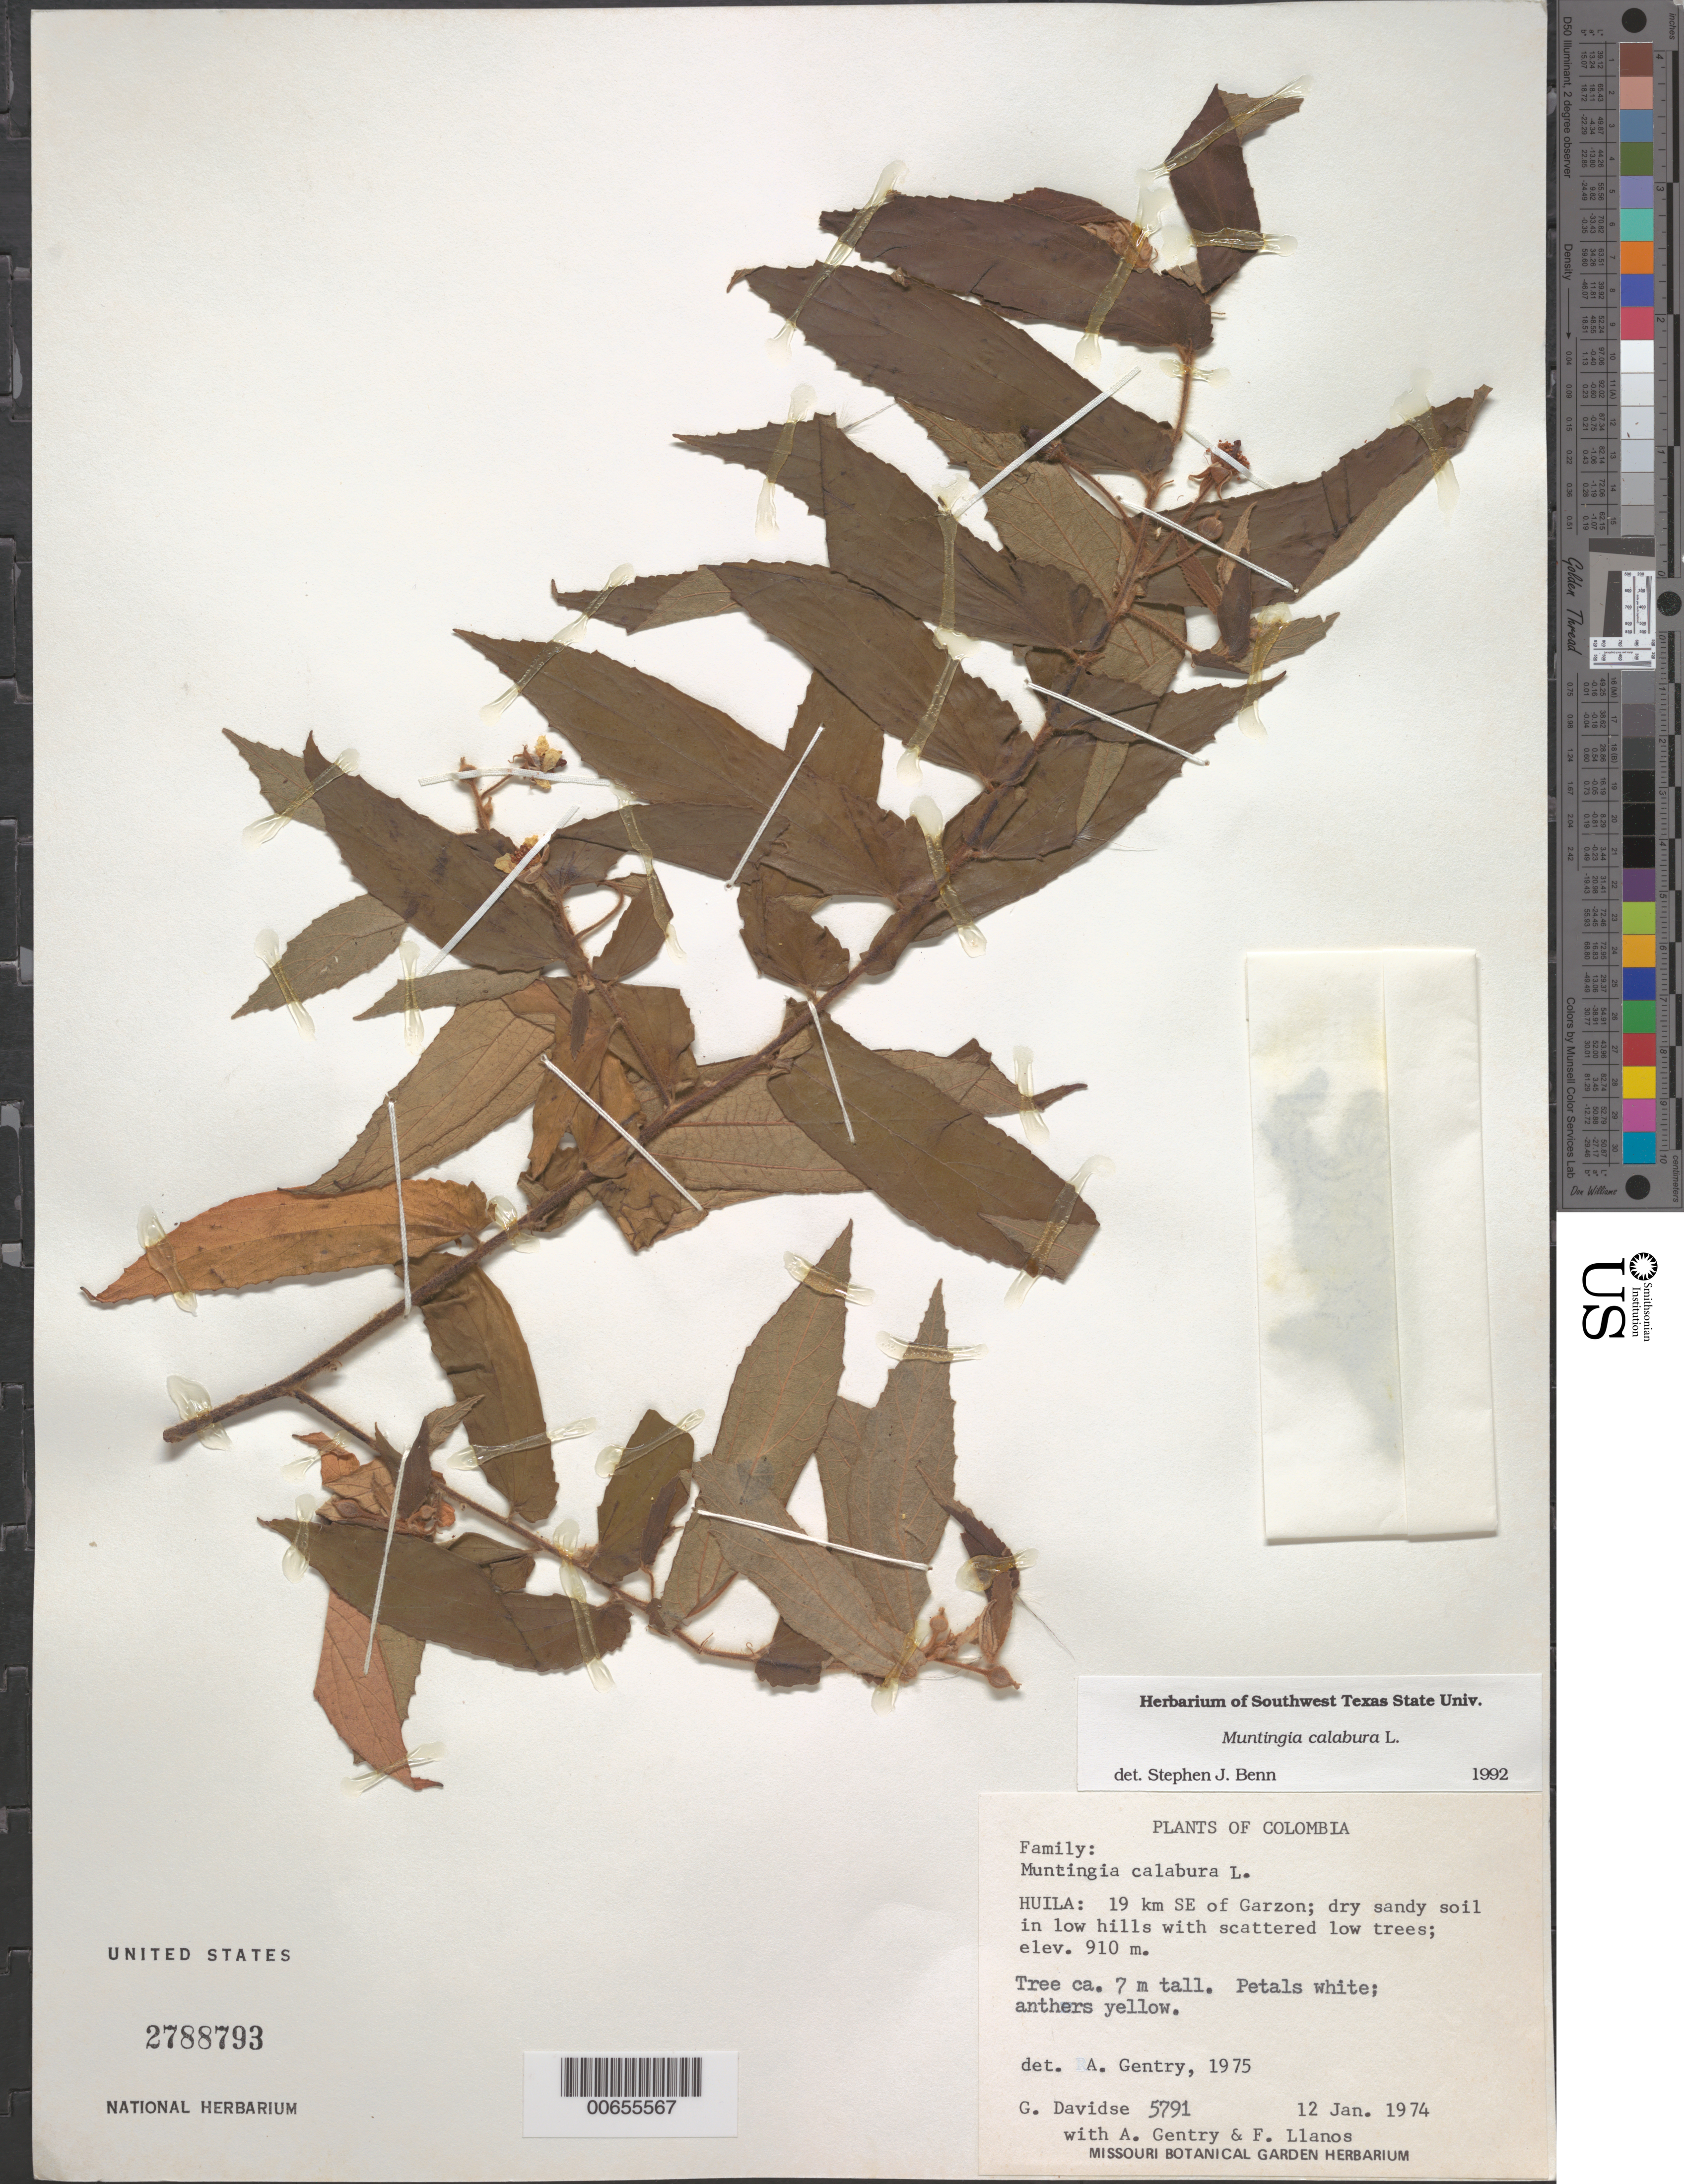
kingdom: Plantae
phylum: Tracheophyta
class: Magnoliopsida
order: Malvales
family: Muntingiaceae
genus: Muntingia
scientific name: Muntingia calabura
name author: L.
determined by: Benn, S. J.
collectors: G. Davidse, A. H. Gentry & F. Llanos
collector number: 5791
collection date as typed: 12 Jan 1974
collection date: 1974-01-12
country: Colombia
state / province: Huila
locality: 19 km SE of Garzon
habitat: Dry sandy soil in low hills with scattered low trees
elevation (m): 910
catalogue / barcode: US 2788793